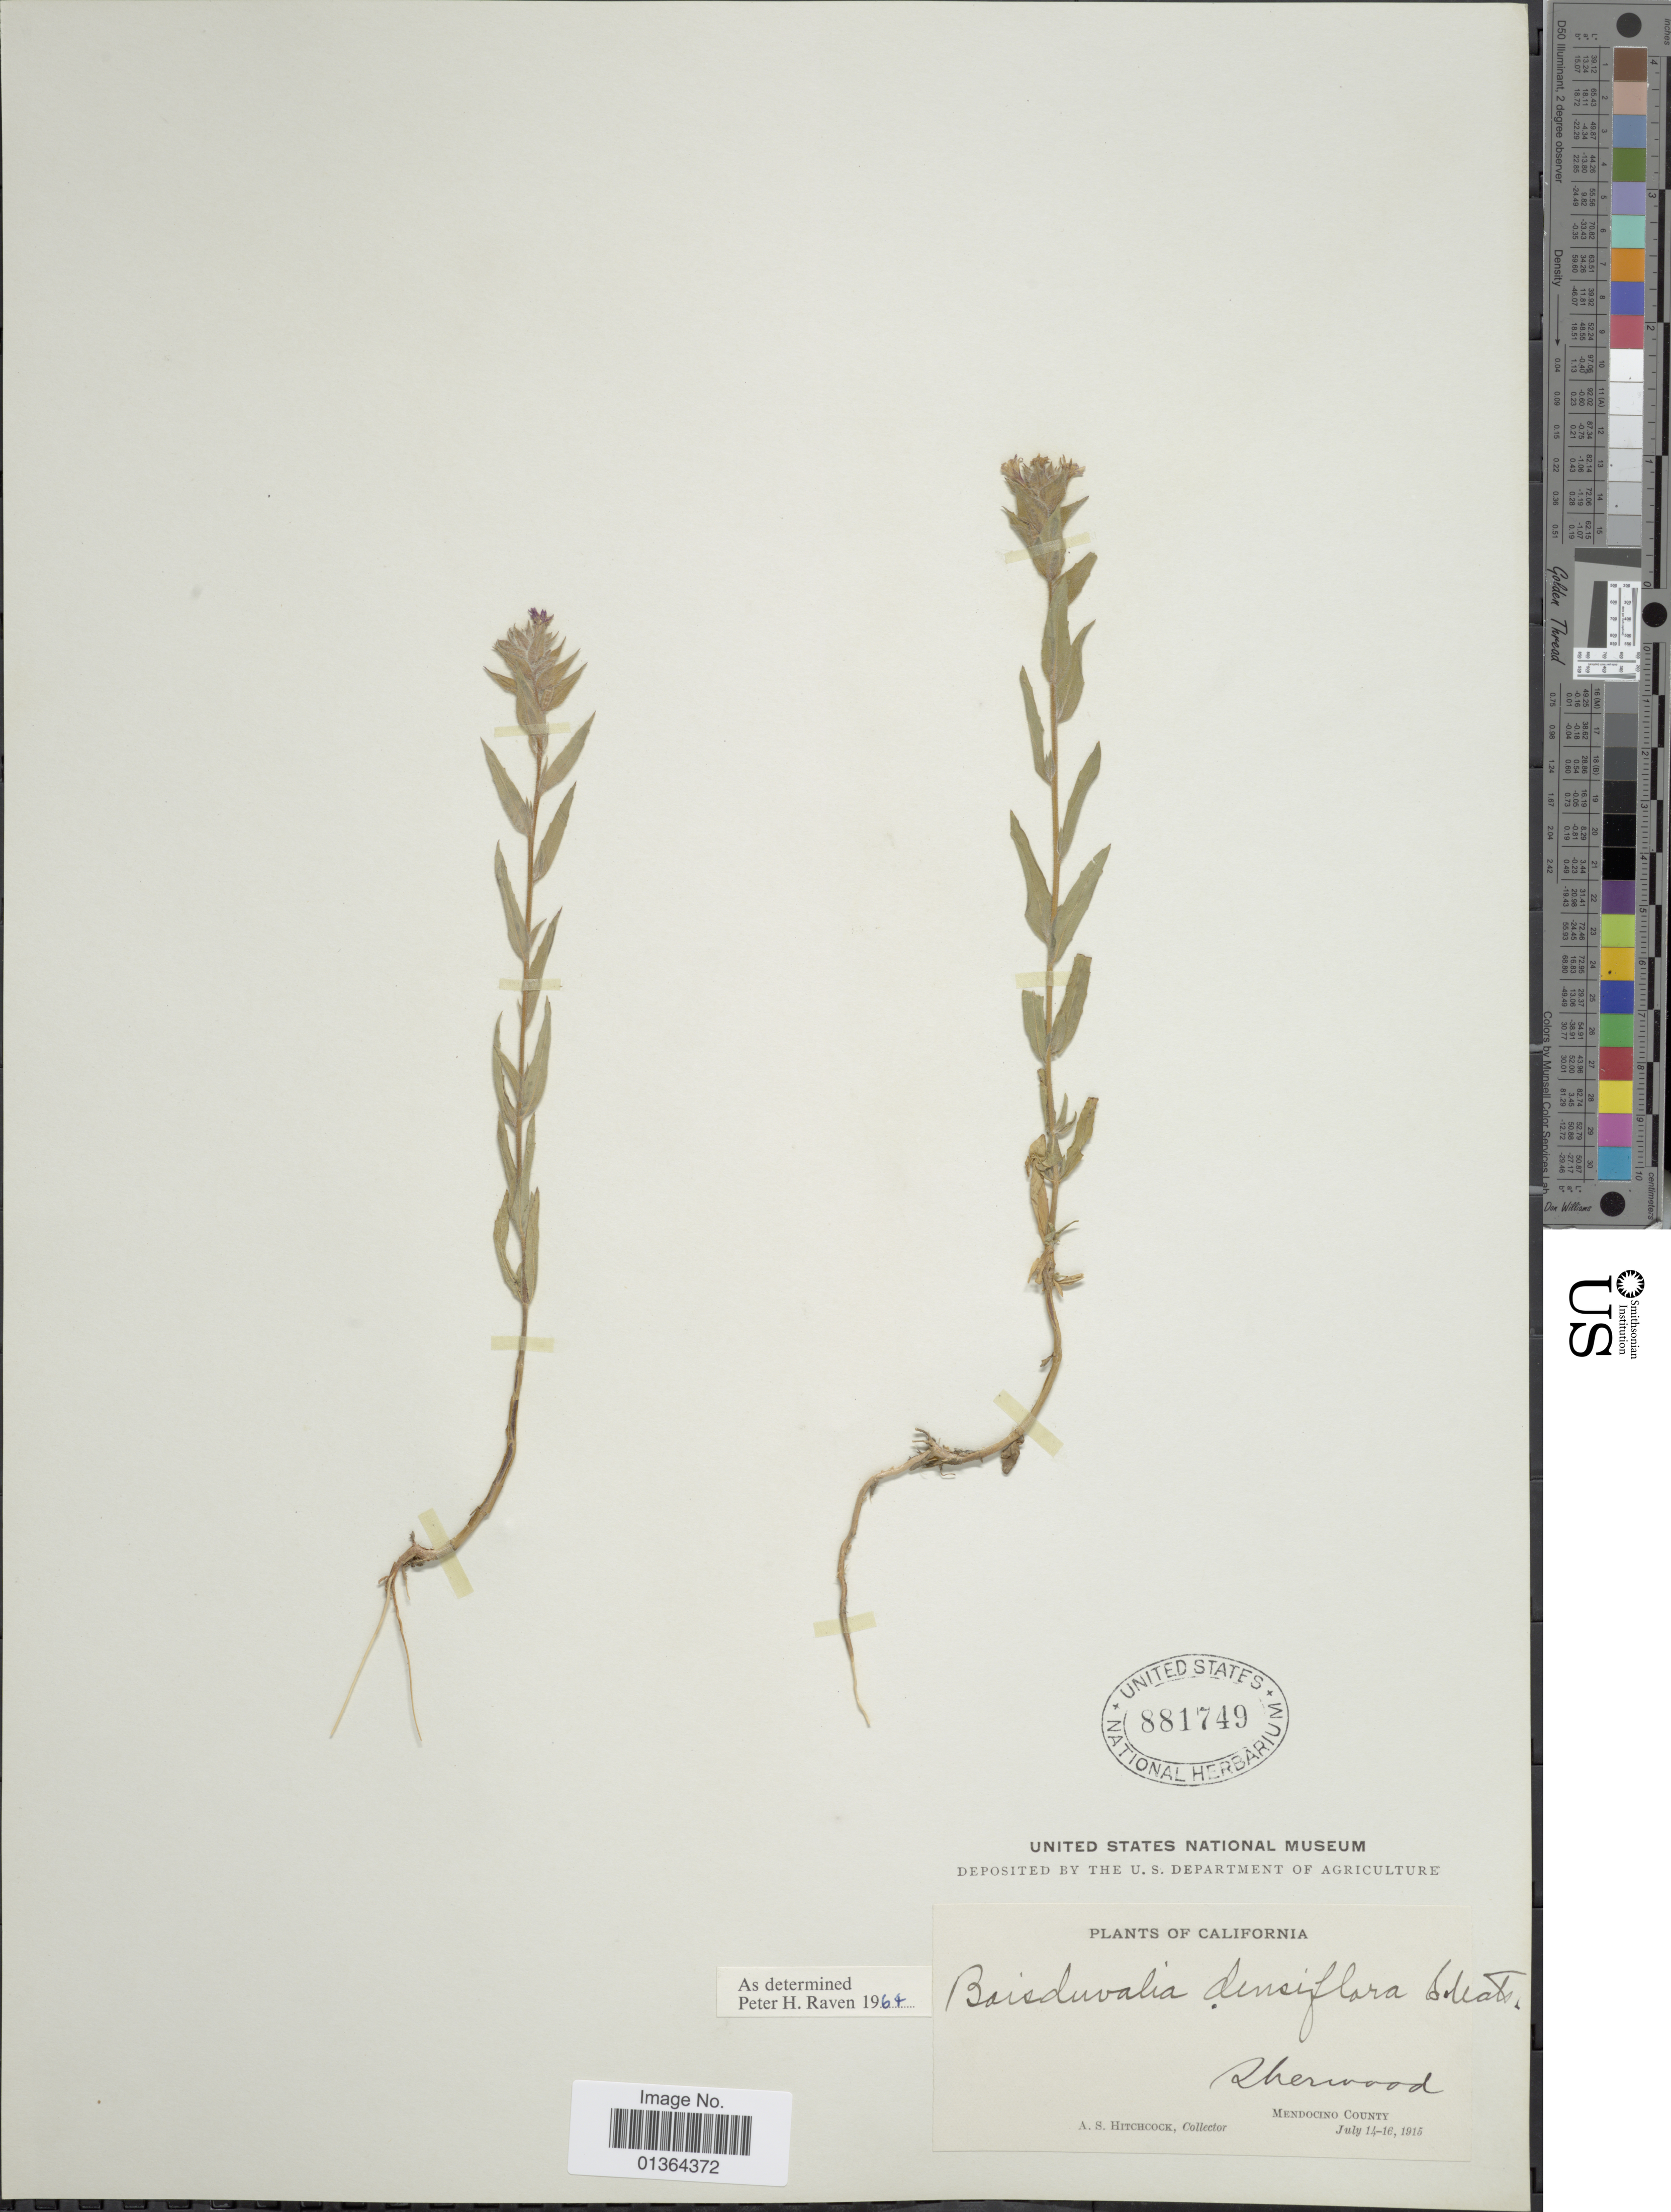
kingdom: Plantae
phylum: Tracheophyta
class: Magnoliopsida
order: Myrtales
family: Onagraceae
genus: Epilobium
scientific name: Epilobium densiflorum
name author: (Lindl.) Hoch & P.H. Raven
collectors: A. S. Hitchcock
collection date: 1915-07-14/1915-07-16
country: United States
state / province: California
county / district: Mendocino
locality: Mendocino County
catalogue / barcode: US 881749